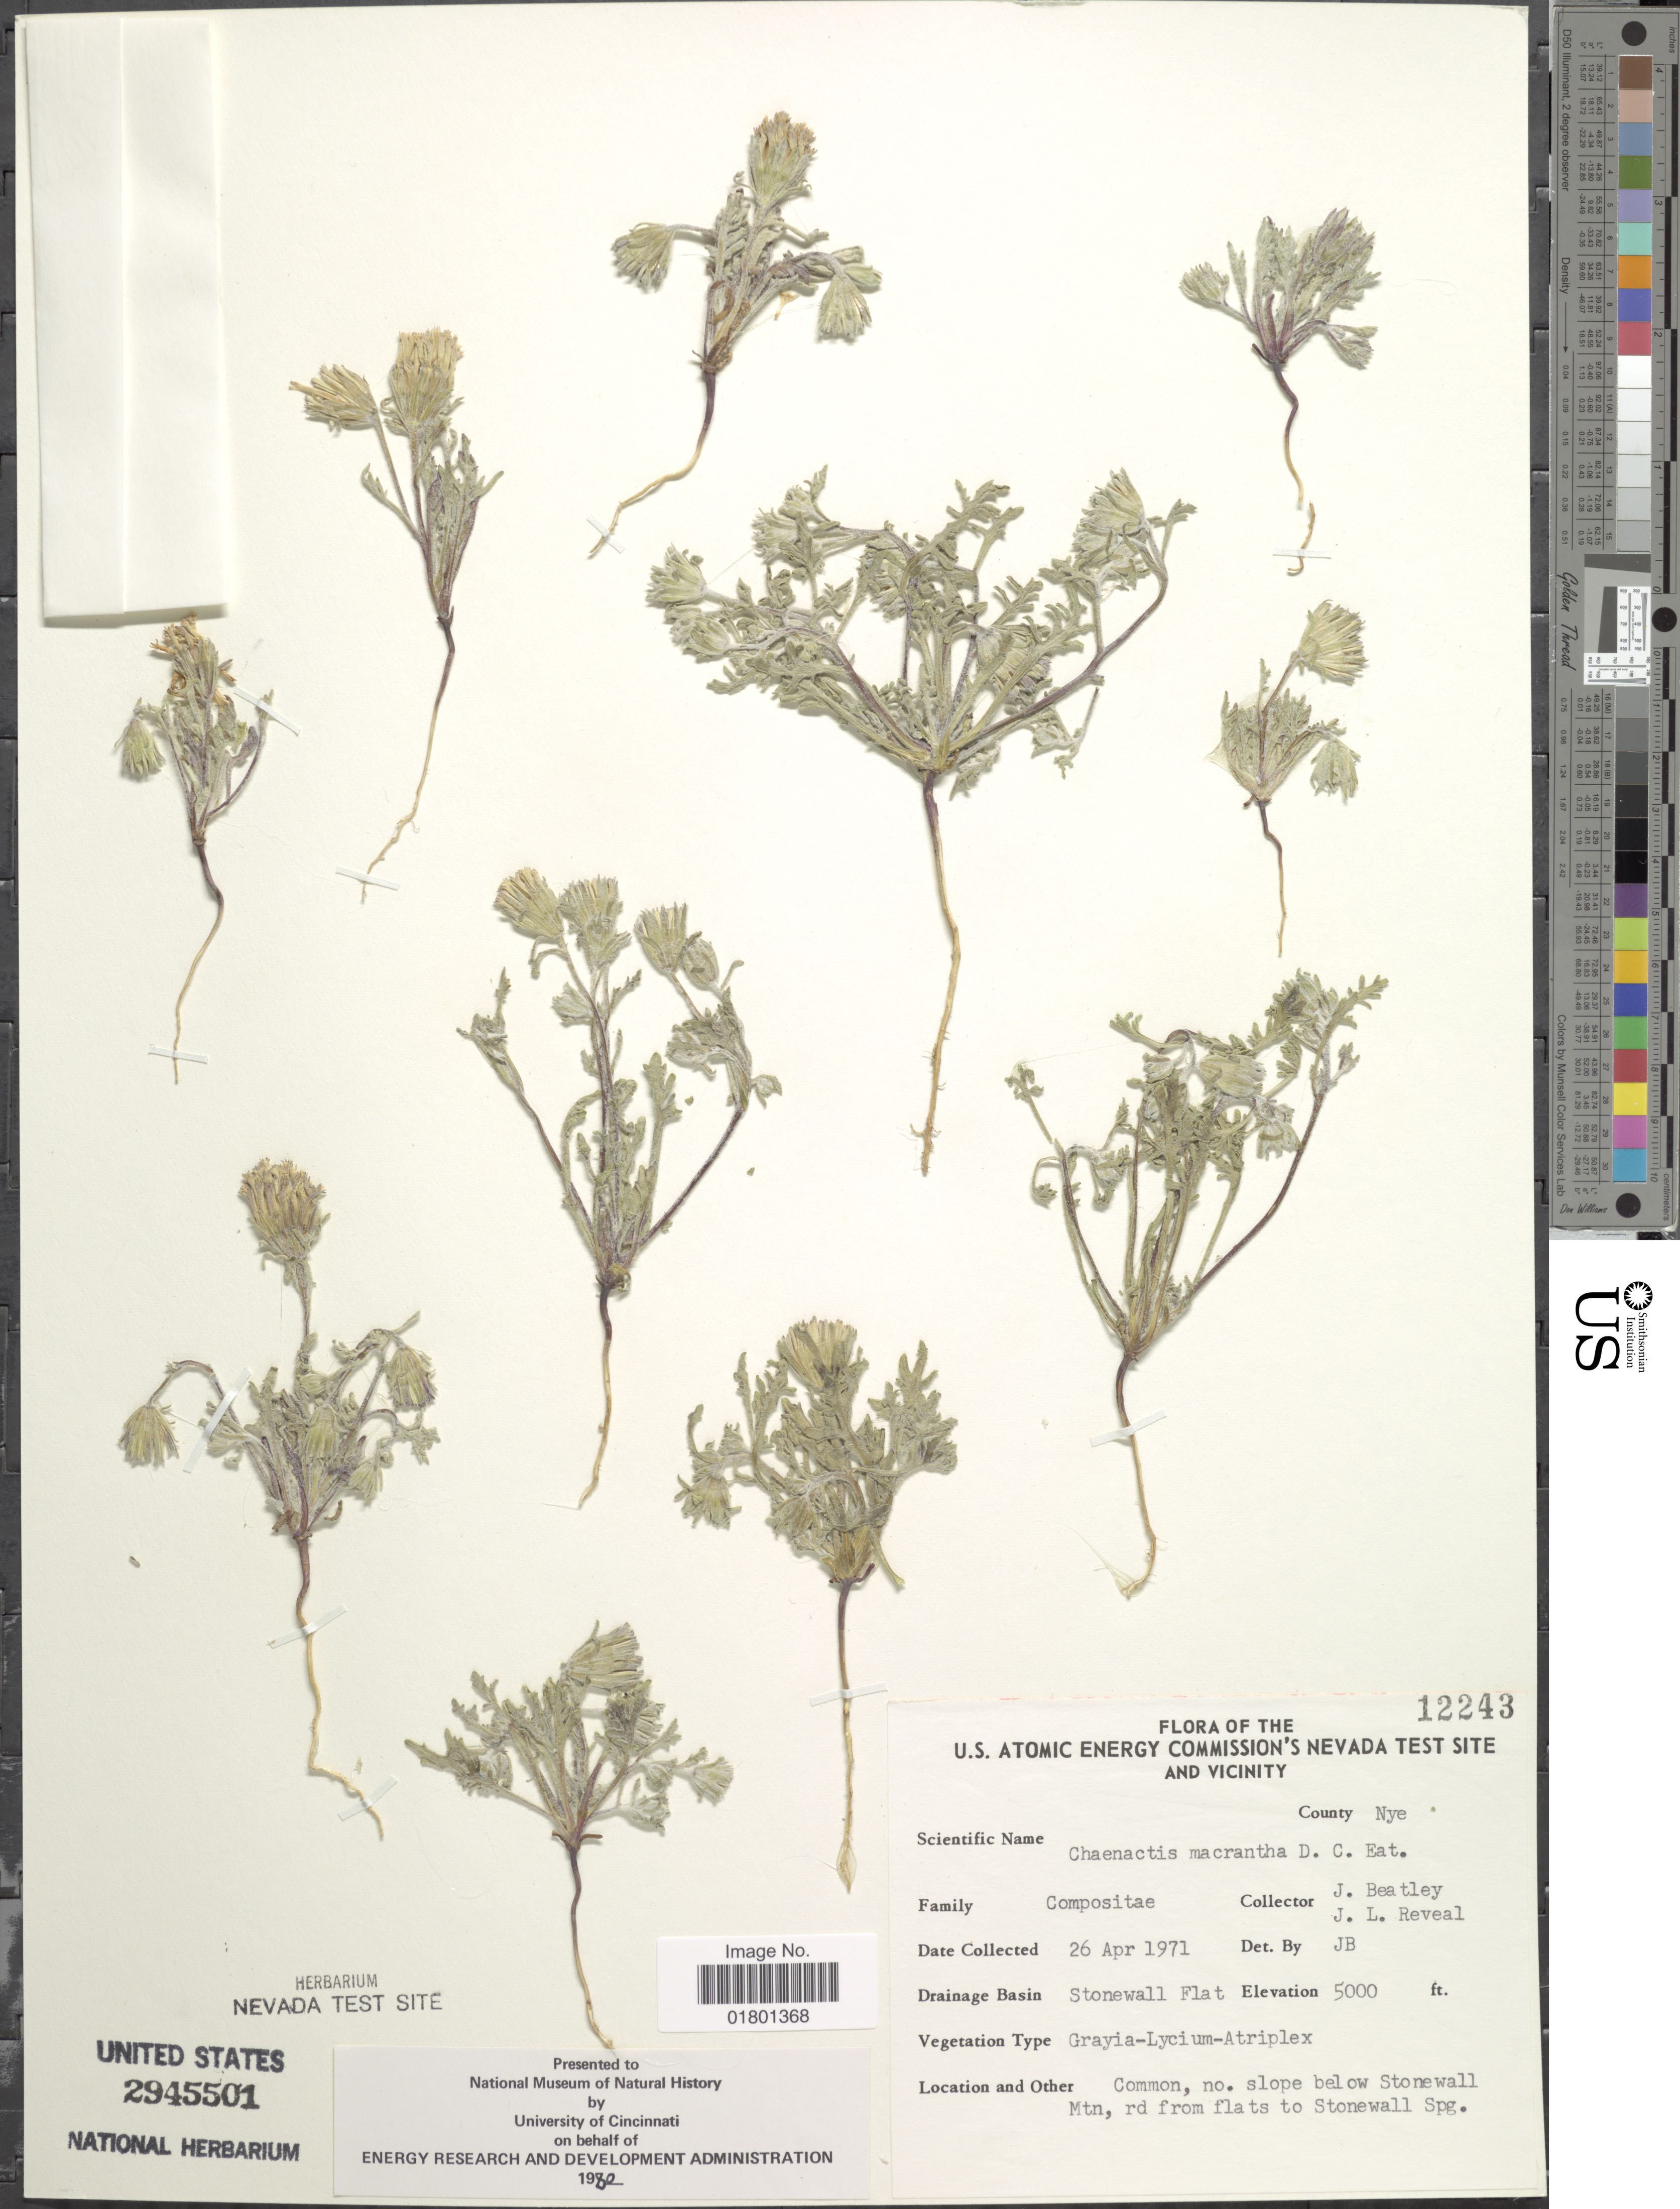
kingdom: Plantae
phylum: Tracheophyta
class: Magnoliopsida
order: Asterales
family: Asteraceae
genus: Chaenactis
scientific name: Chaenactis macrantha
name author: D.C. Eaton in C. King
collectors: J. C. Beatley & J. L. Reveal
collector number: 12243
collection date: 1971-04-26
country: United States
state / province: Nevada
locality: U.S. Atomic Energy Commission's Nevada Test Site and Vicinity, County Nye, Stonewall Flat, Common, no. slope below Stonewall Mtn, rd from flats to Stonewall Spg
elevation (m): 1524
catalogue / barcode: US 2945501